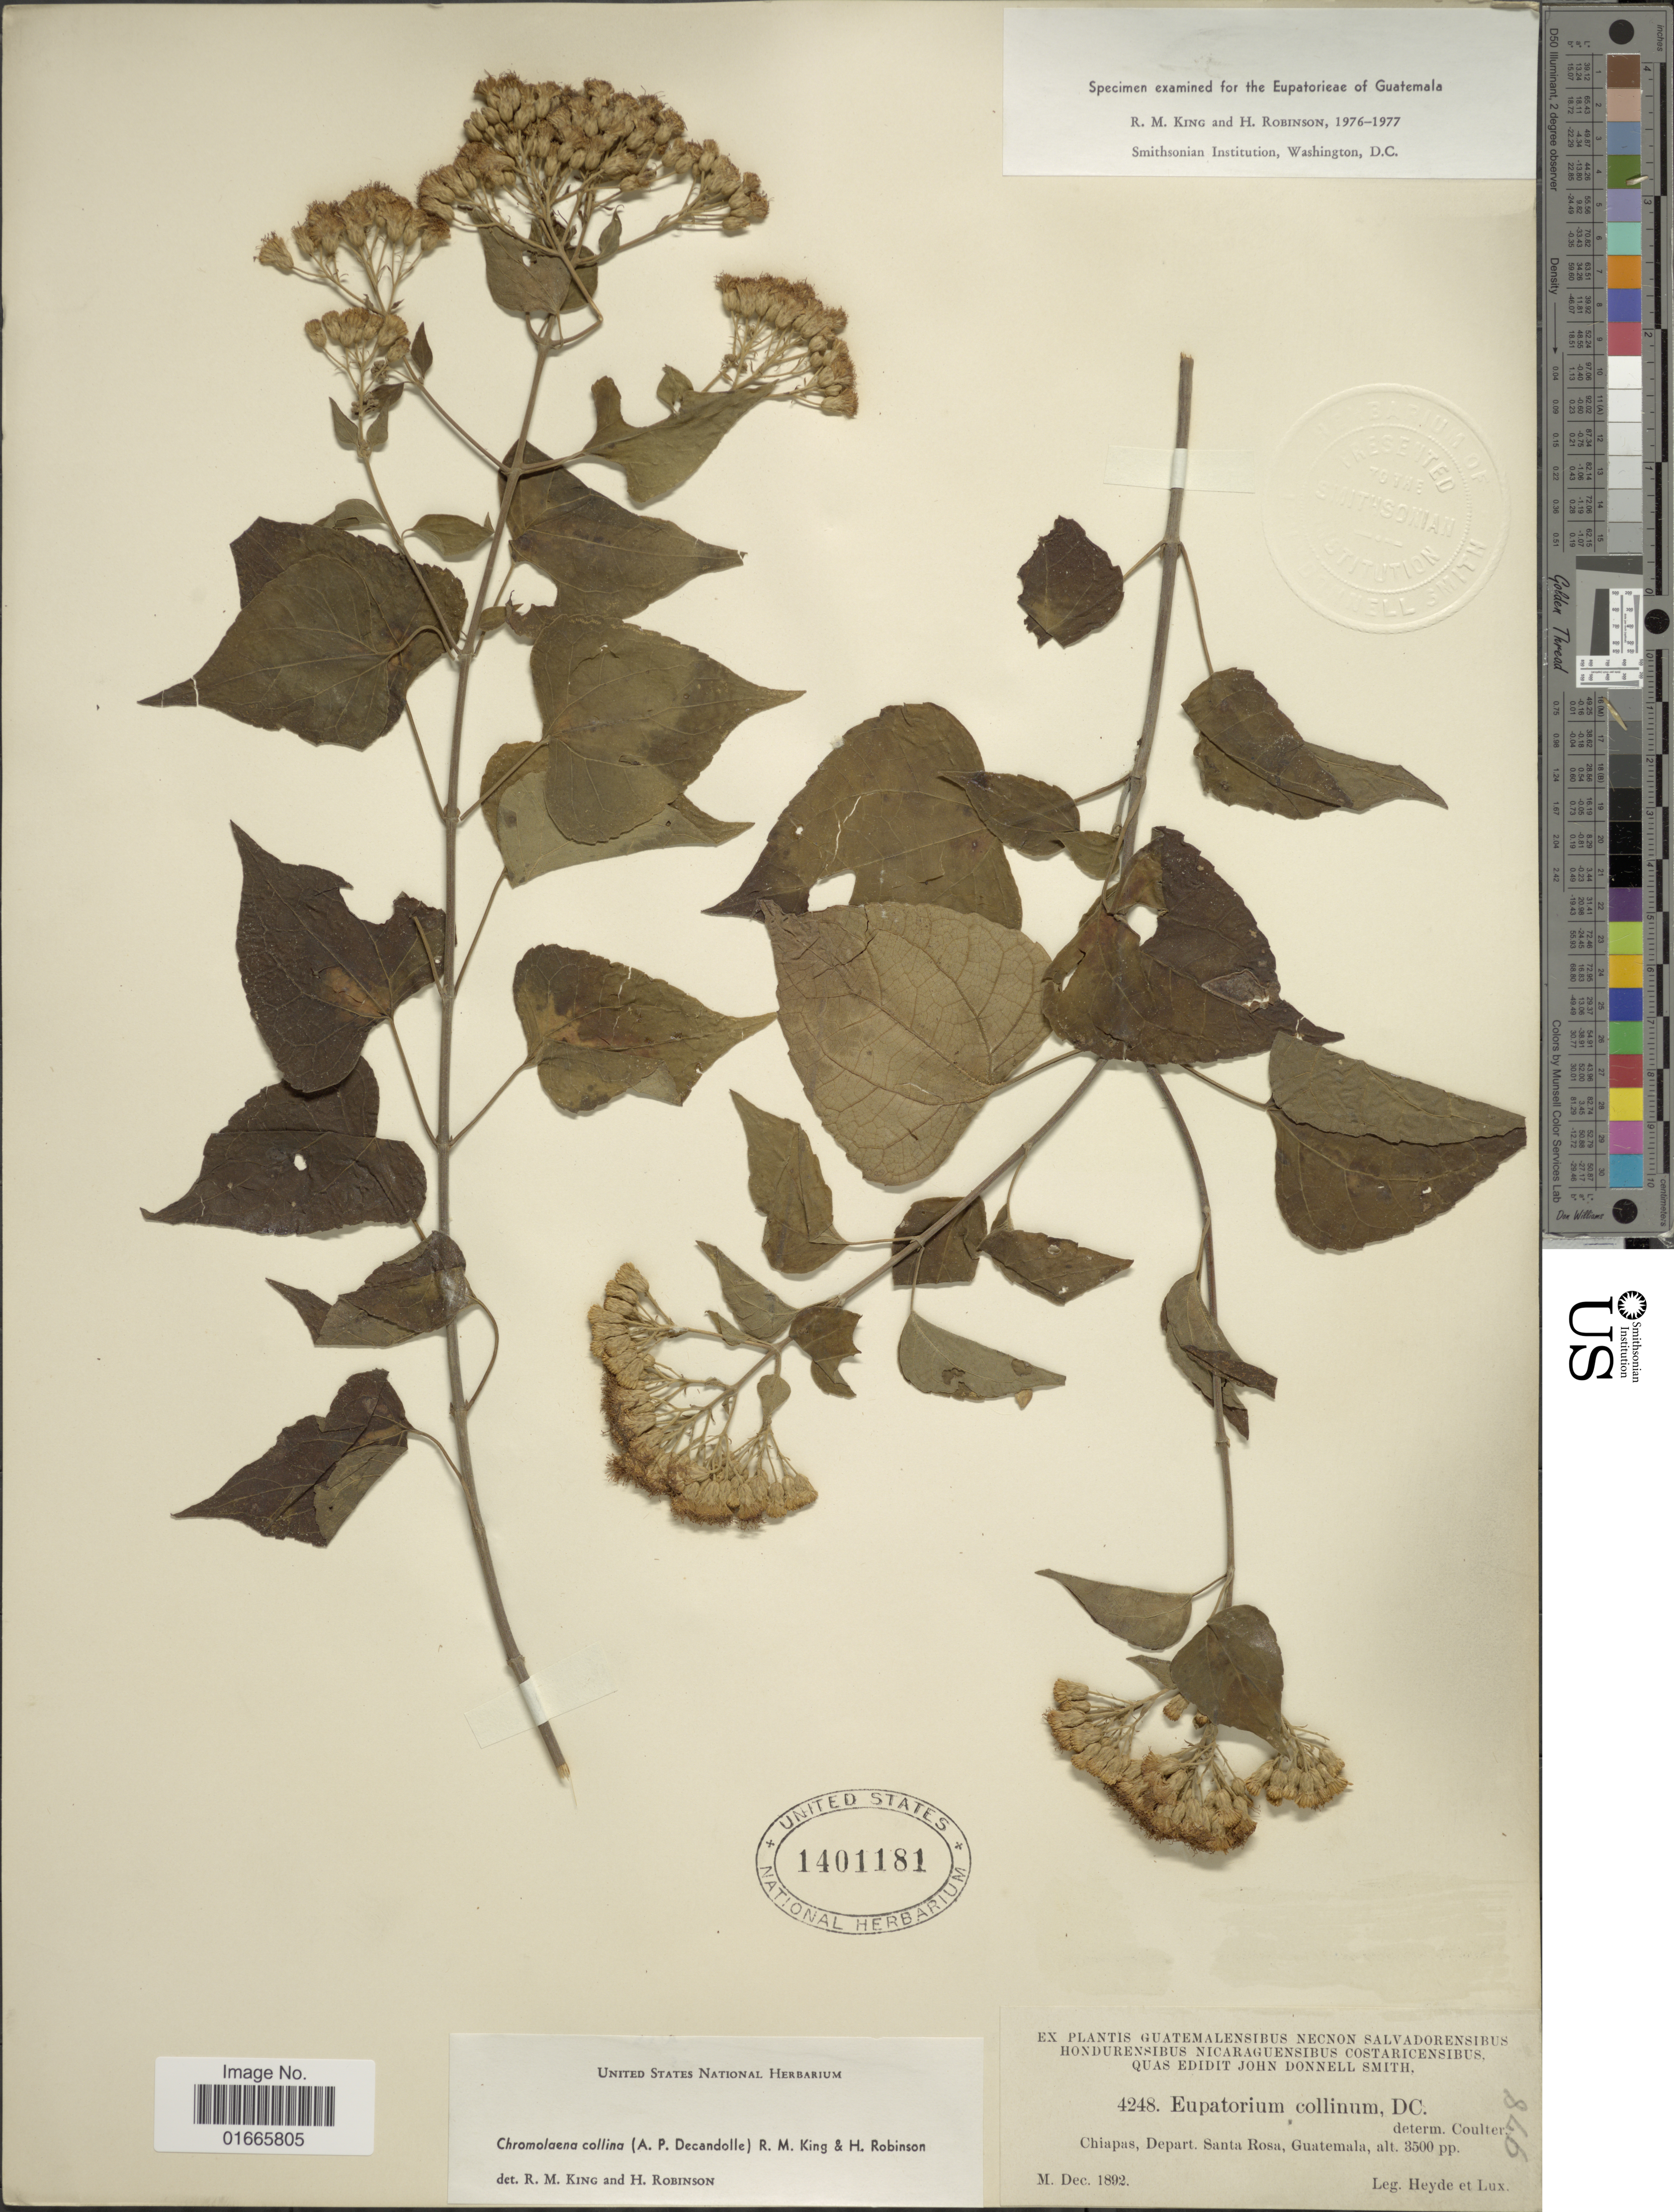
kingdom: Plantae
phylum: Tracheophyta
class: Magnoliopsida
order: Asterales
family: Asteraceae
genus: Chromolaena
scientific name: Chromolaena collina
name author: (DC.) R.M. King & H. Rob.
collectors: Heyde & Lux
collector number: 978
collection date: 1892-12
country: Mexico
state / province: Chiapas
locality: Chiapas, Depart. Santa Rosa, Guatemala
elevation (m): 1067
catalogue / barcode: US 1401181